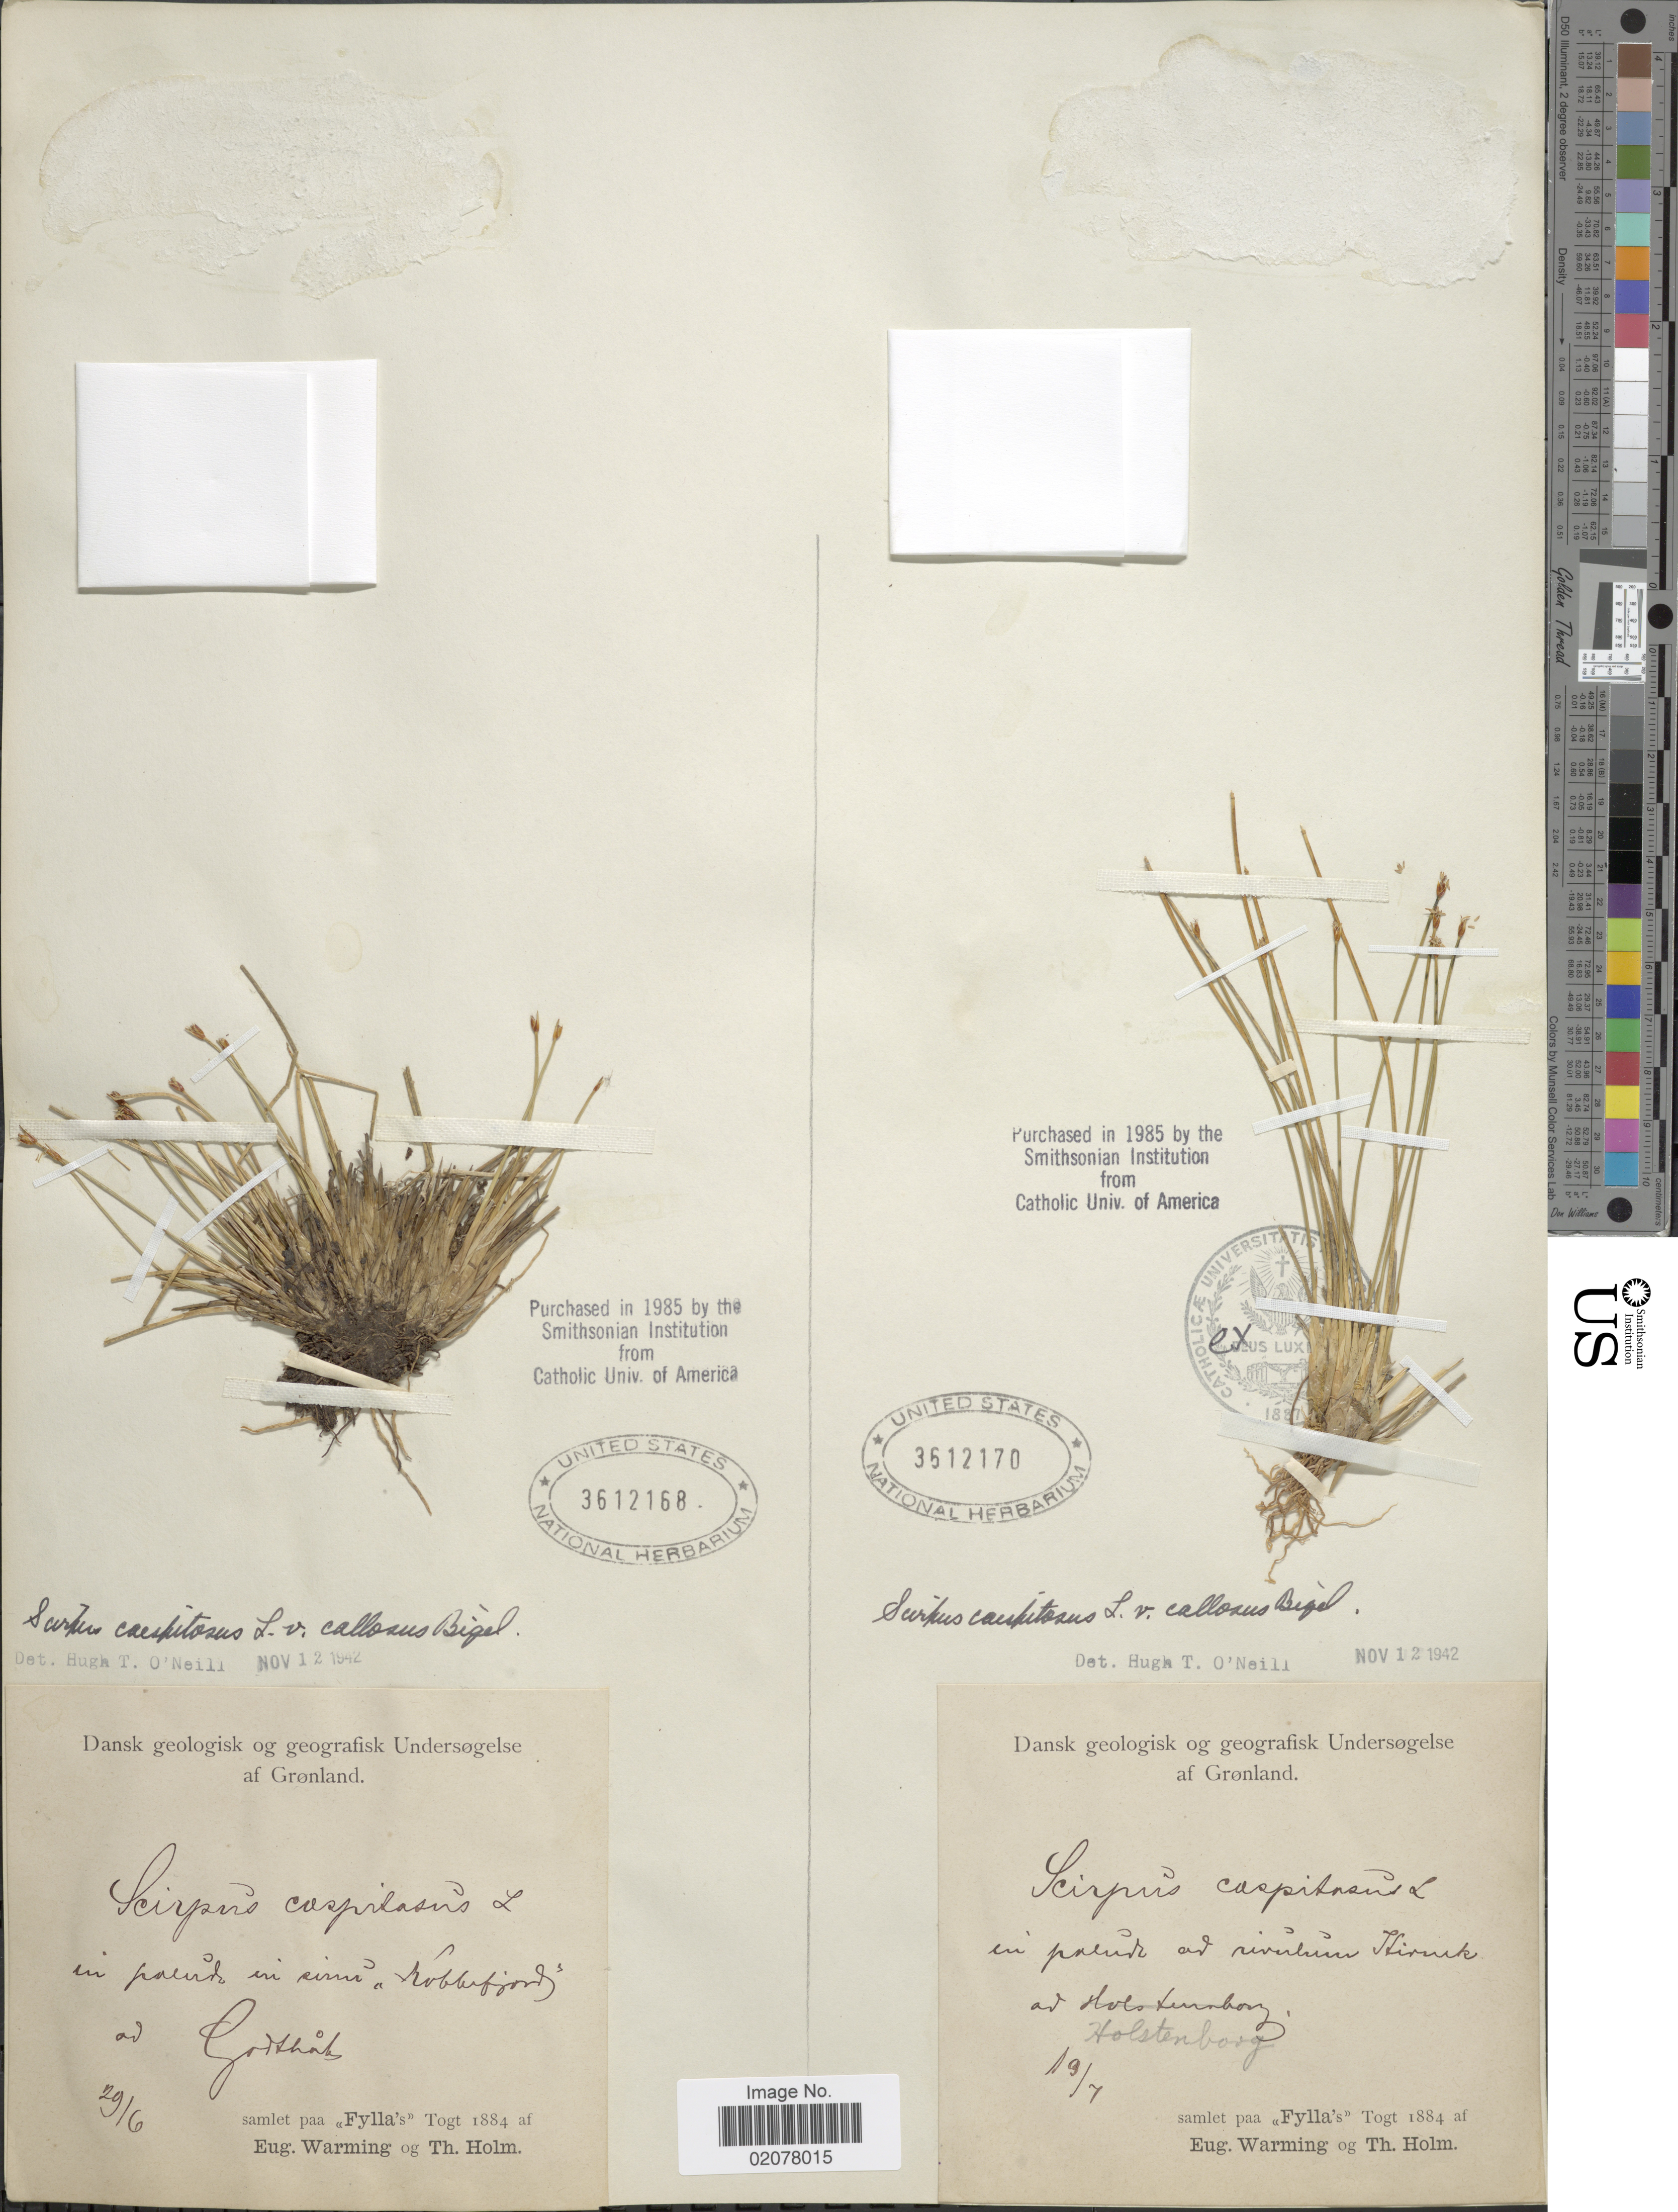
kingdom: Plantae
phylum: Tracheophyta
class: Liliopsida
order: Poales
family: Cyperaceae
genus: Trichophorum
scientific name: Trichophorum cespitosum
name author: (L.) Hartm.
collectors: E. Warming & T. Holm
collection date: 1884-07-19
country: Greenland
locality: Dansk geologisk og geografisk Undersøgelse af Grønland. Holstenborg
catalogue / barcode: US 3612170-2